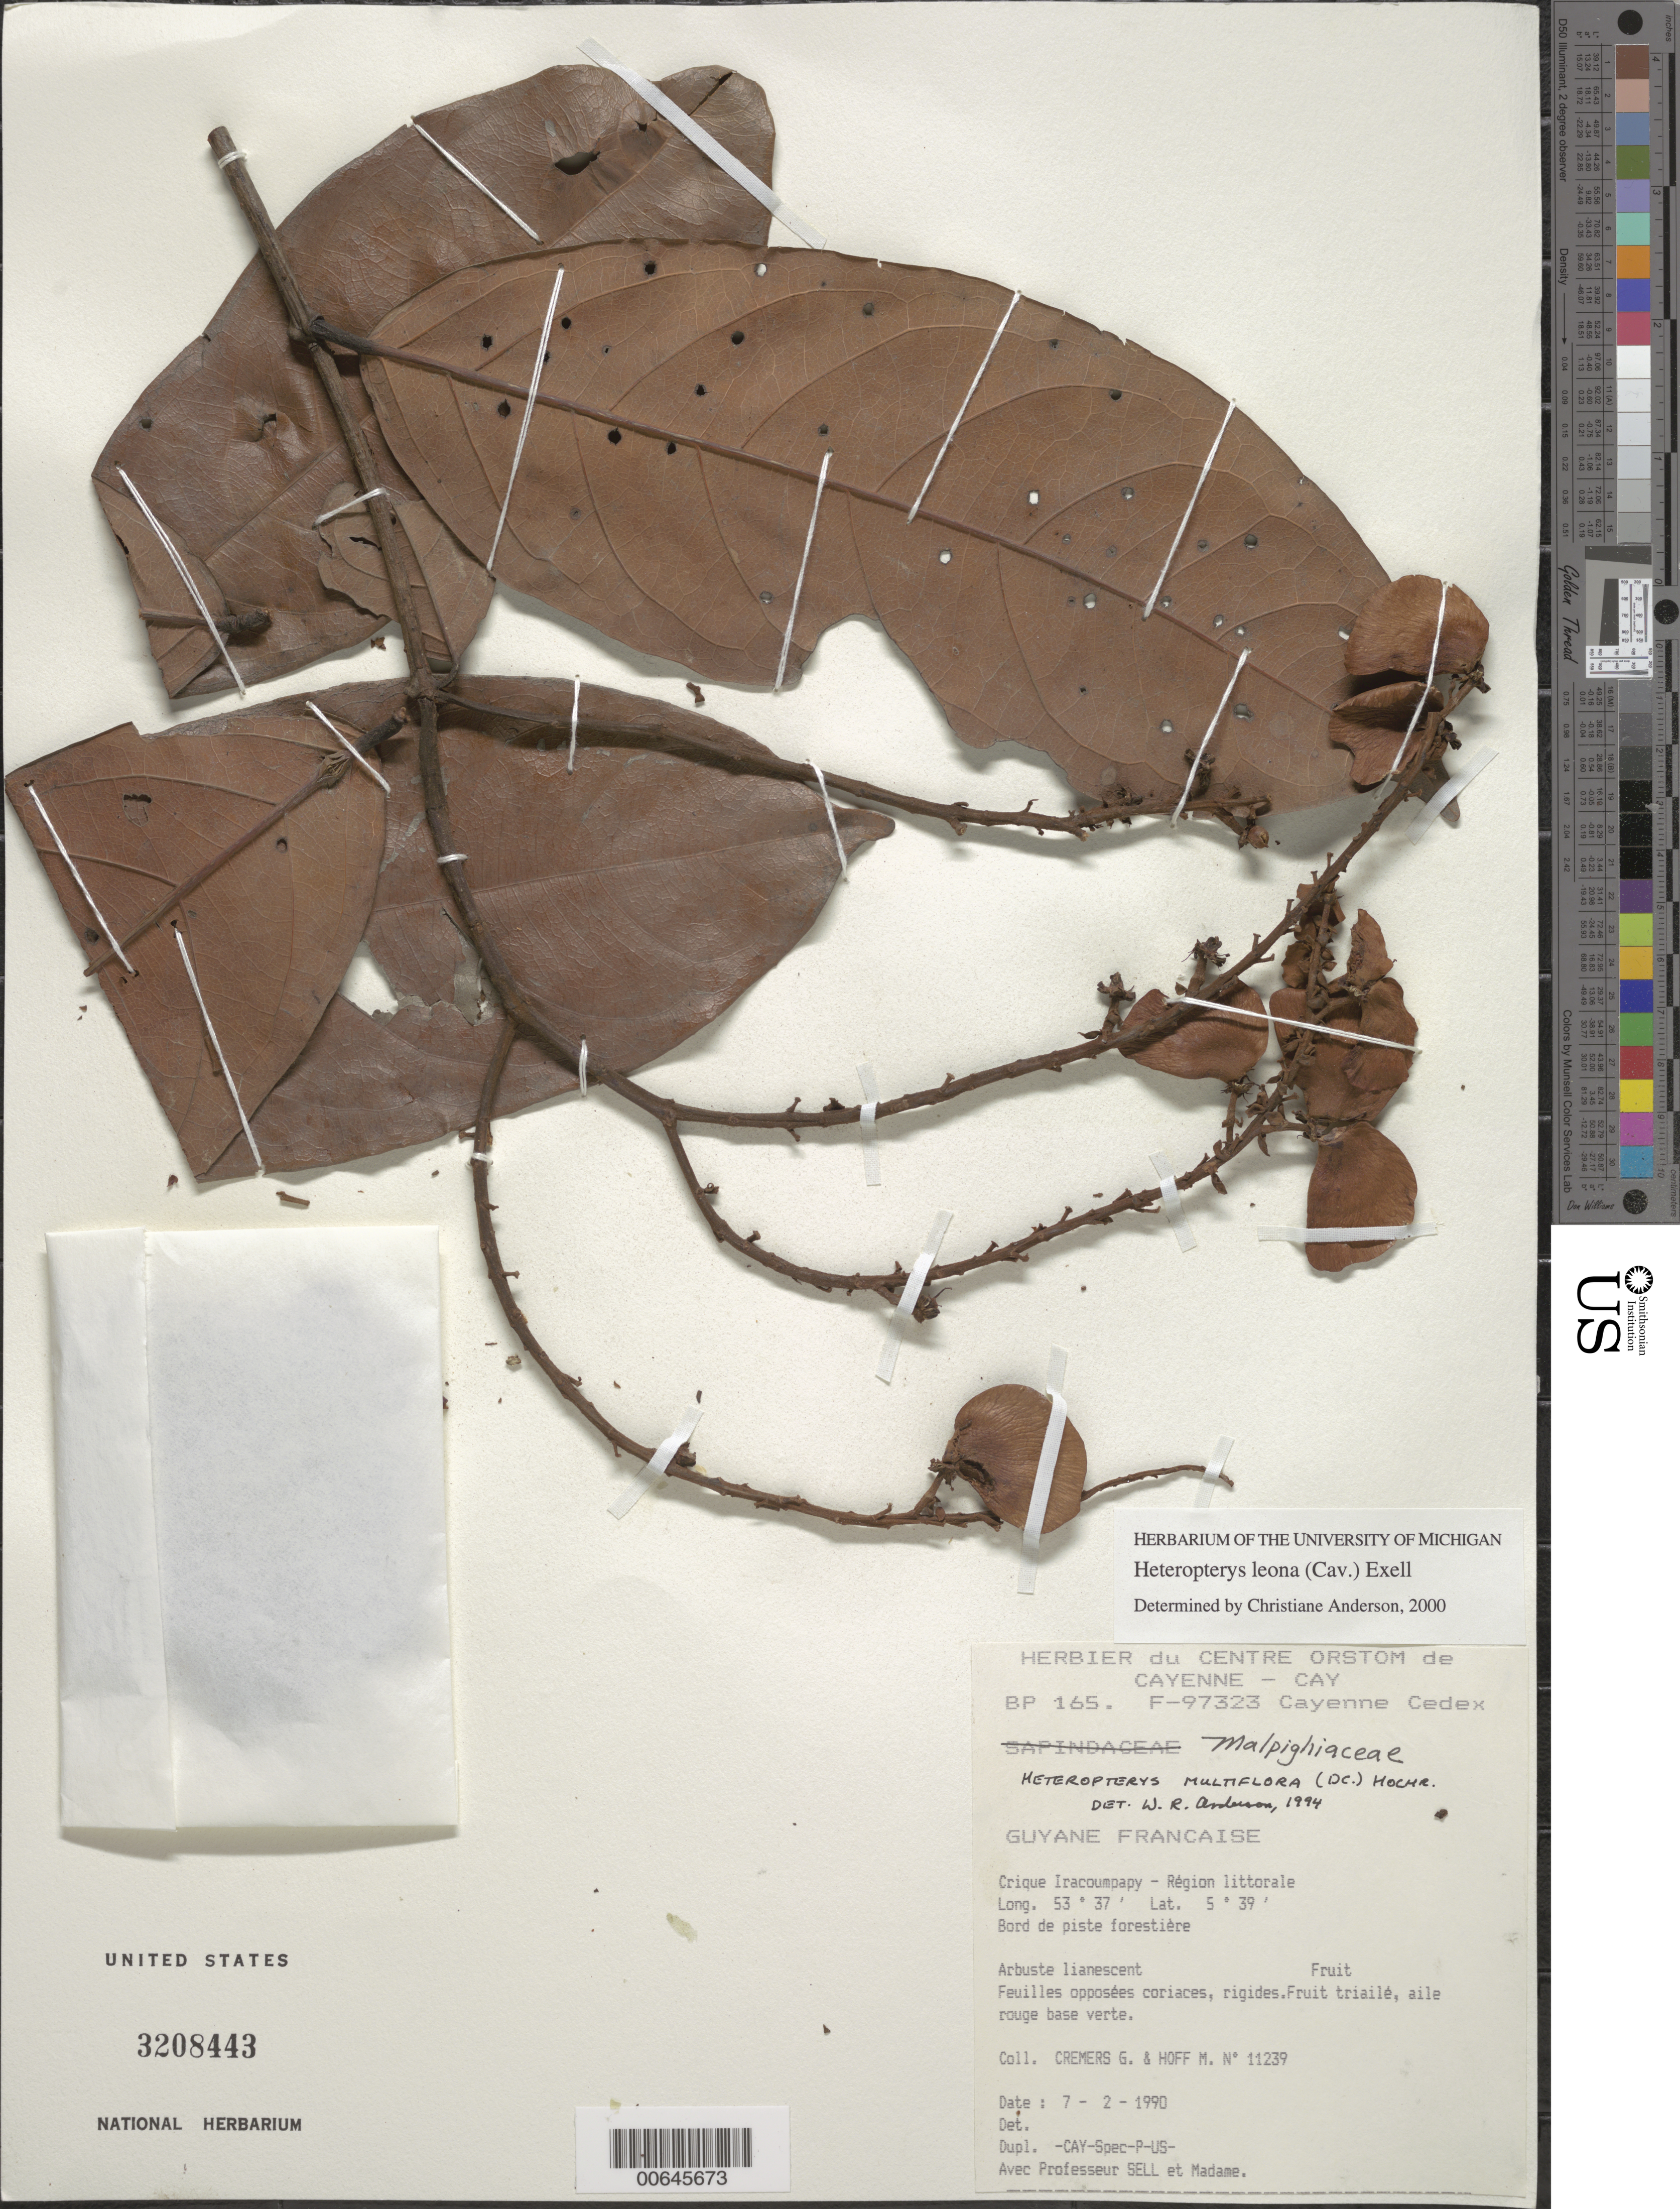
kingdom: Plantae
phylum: Tracheophyta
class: Magnoliopsida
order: Malpighiales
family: Malpighiaceae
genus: Heteropterys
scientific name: Heteropterys leona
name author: (Cav.) Exell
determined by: Anderson, C.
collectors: G. Cremers & M. Hoff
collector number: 11239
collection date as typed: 7-Feb-90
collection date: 1990-02-07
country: French Guiana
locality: Crique Iracoumpapy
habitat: Forest trail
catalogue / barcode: US 3208443